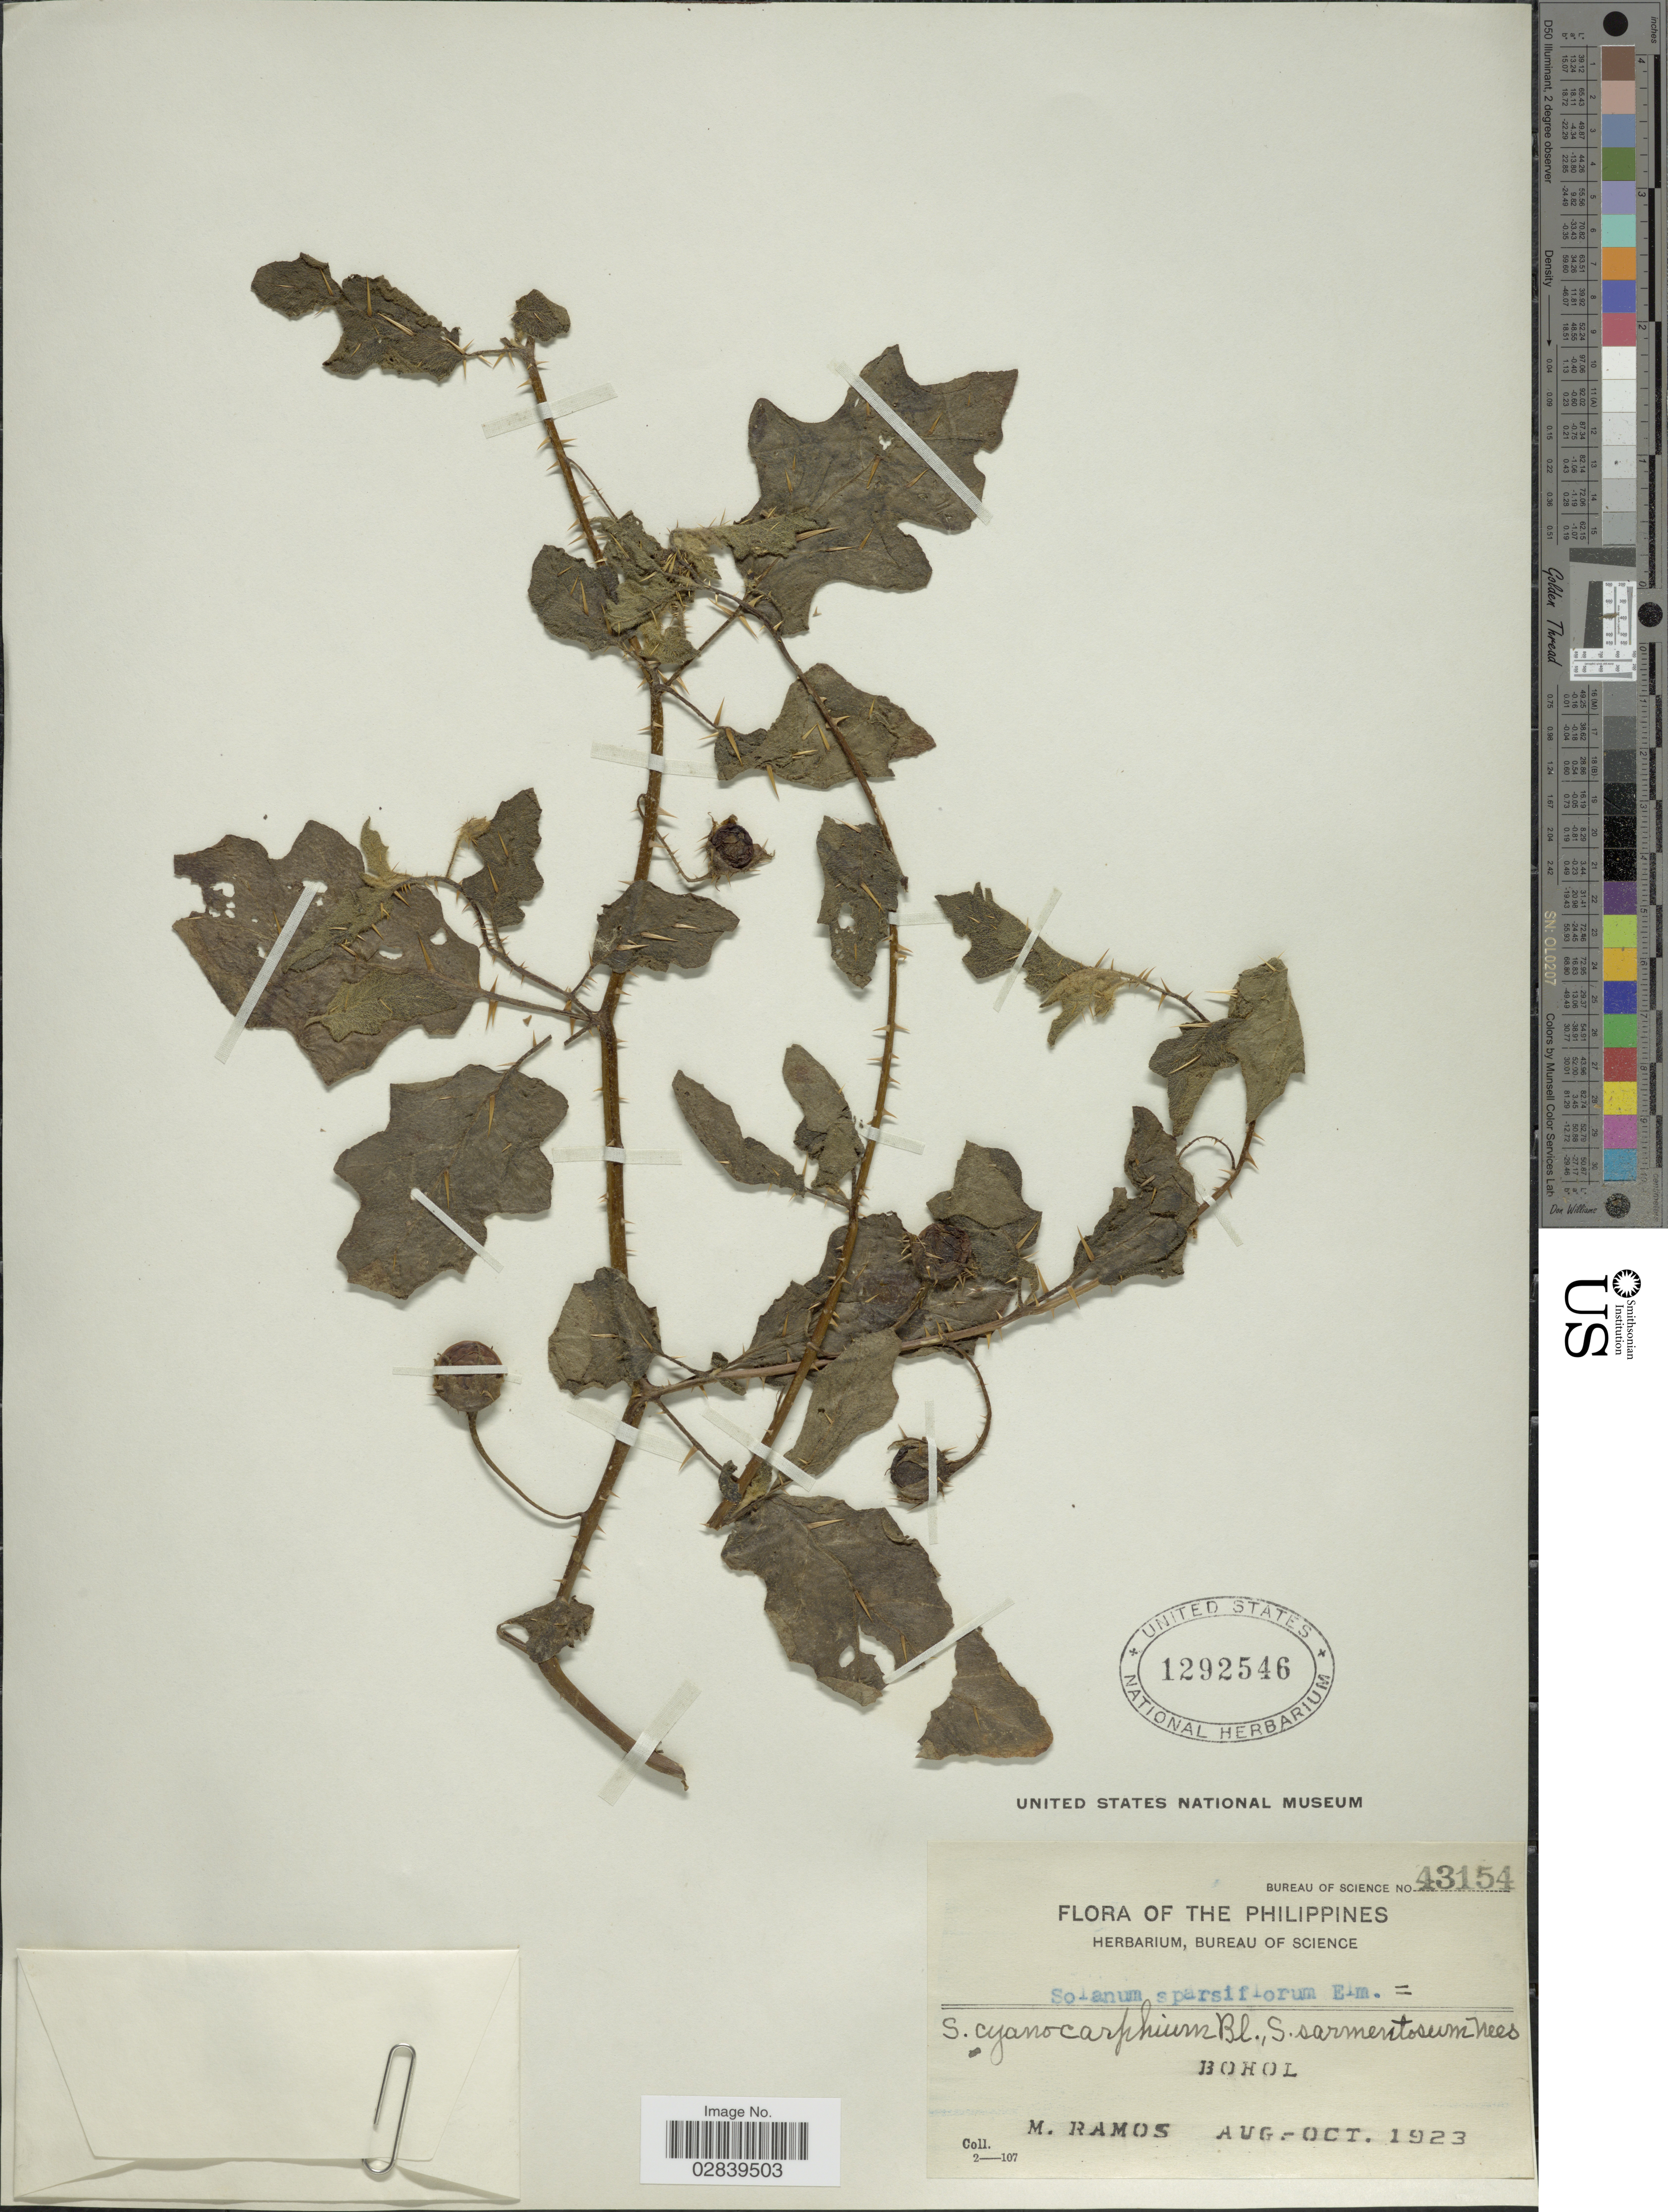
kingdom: Plantae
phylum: Tracheophyta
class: Magnoliopsida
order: Solanales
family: Solanaceae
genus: Solanum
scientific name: Solanum sparsiflorum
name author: Elmer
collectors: M. Ramos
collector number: Bureau of Science 43154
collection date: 1923-08/1923-10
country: Philippines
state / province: Central Visayas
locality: Bohol.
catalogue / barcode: US 1292546